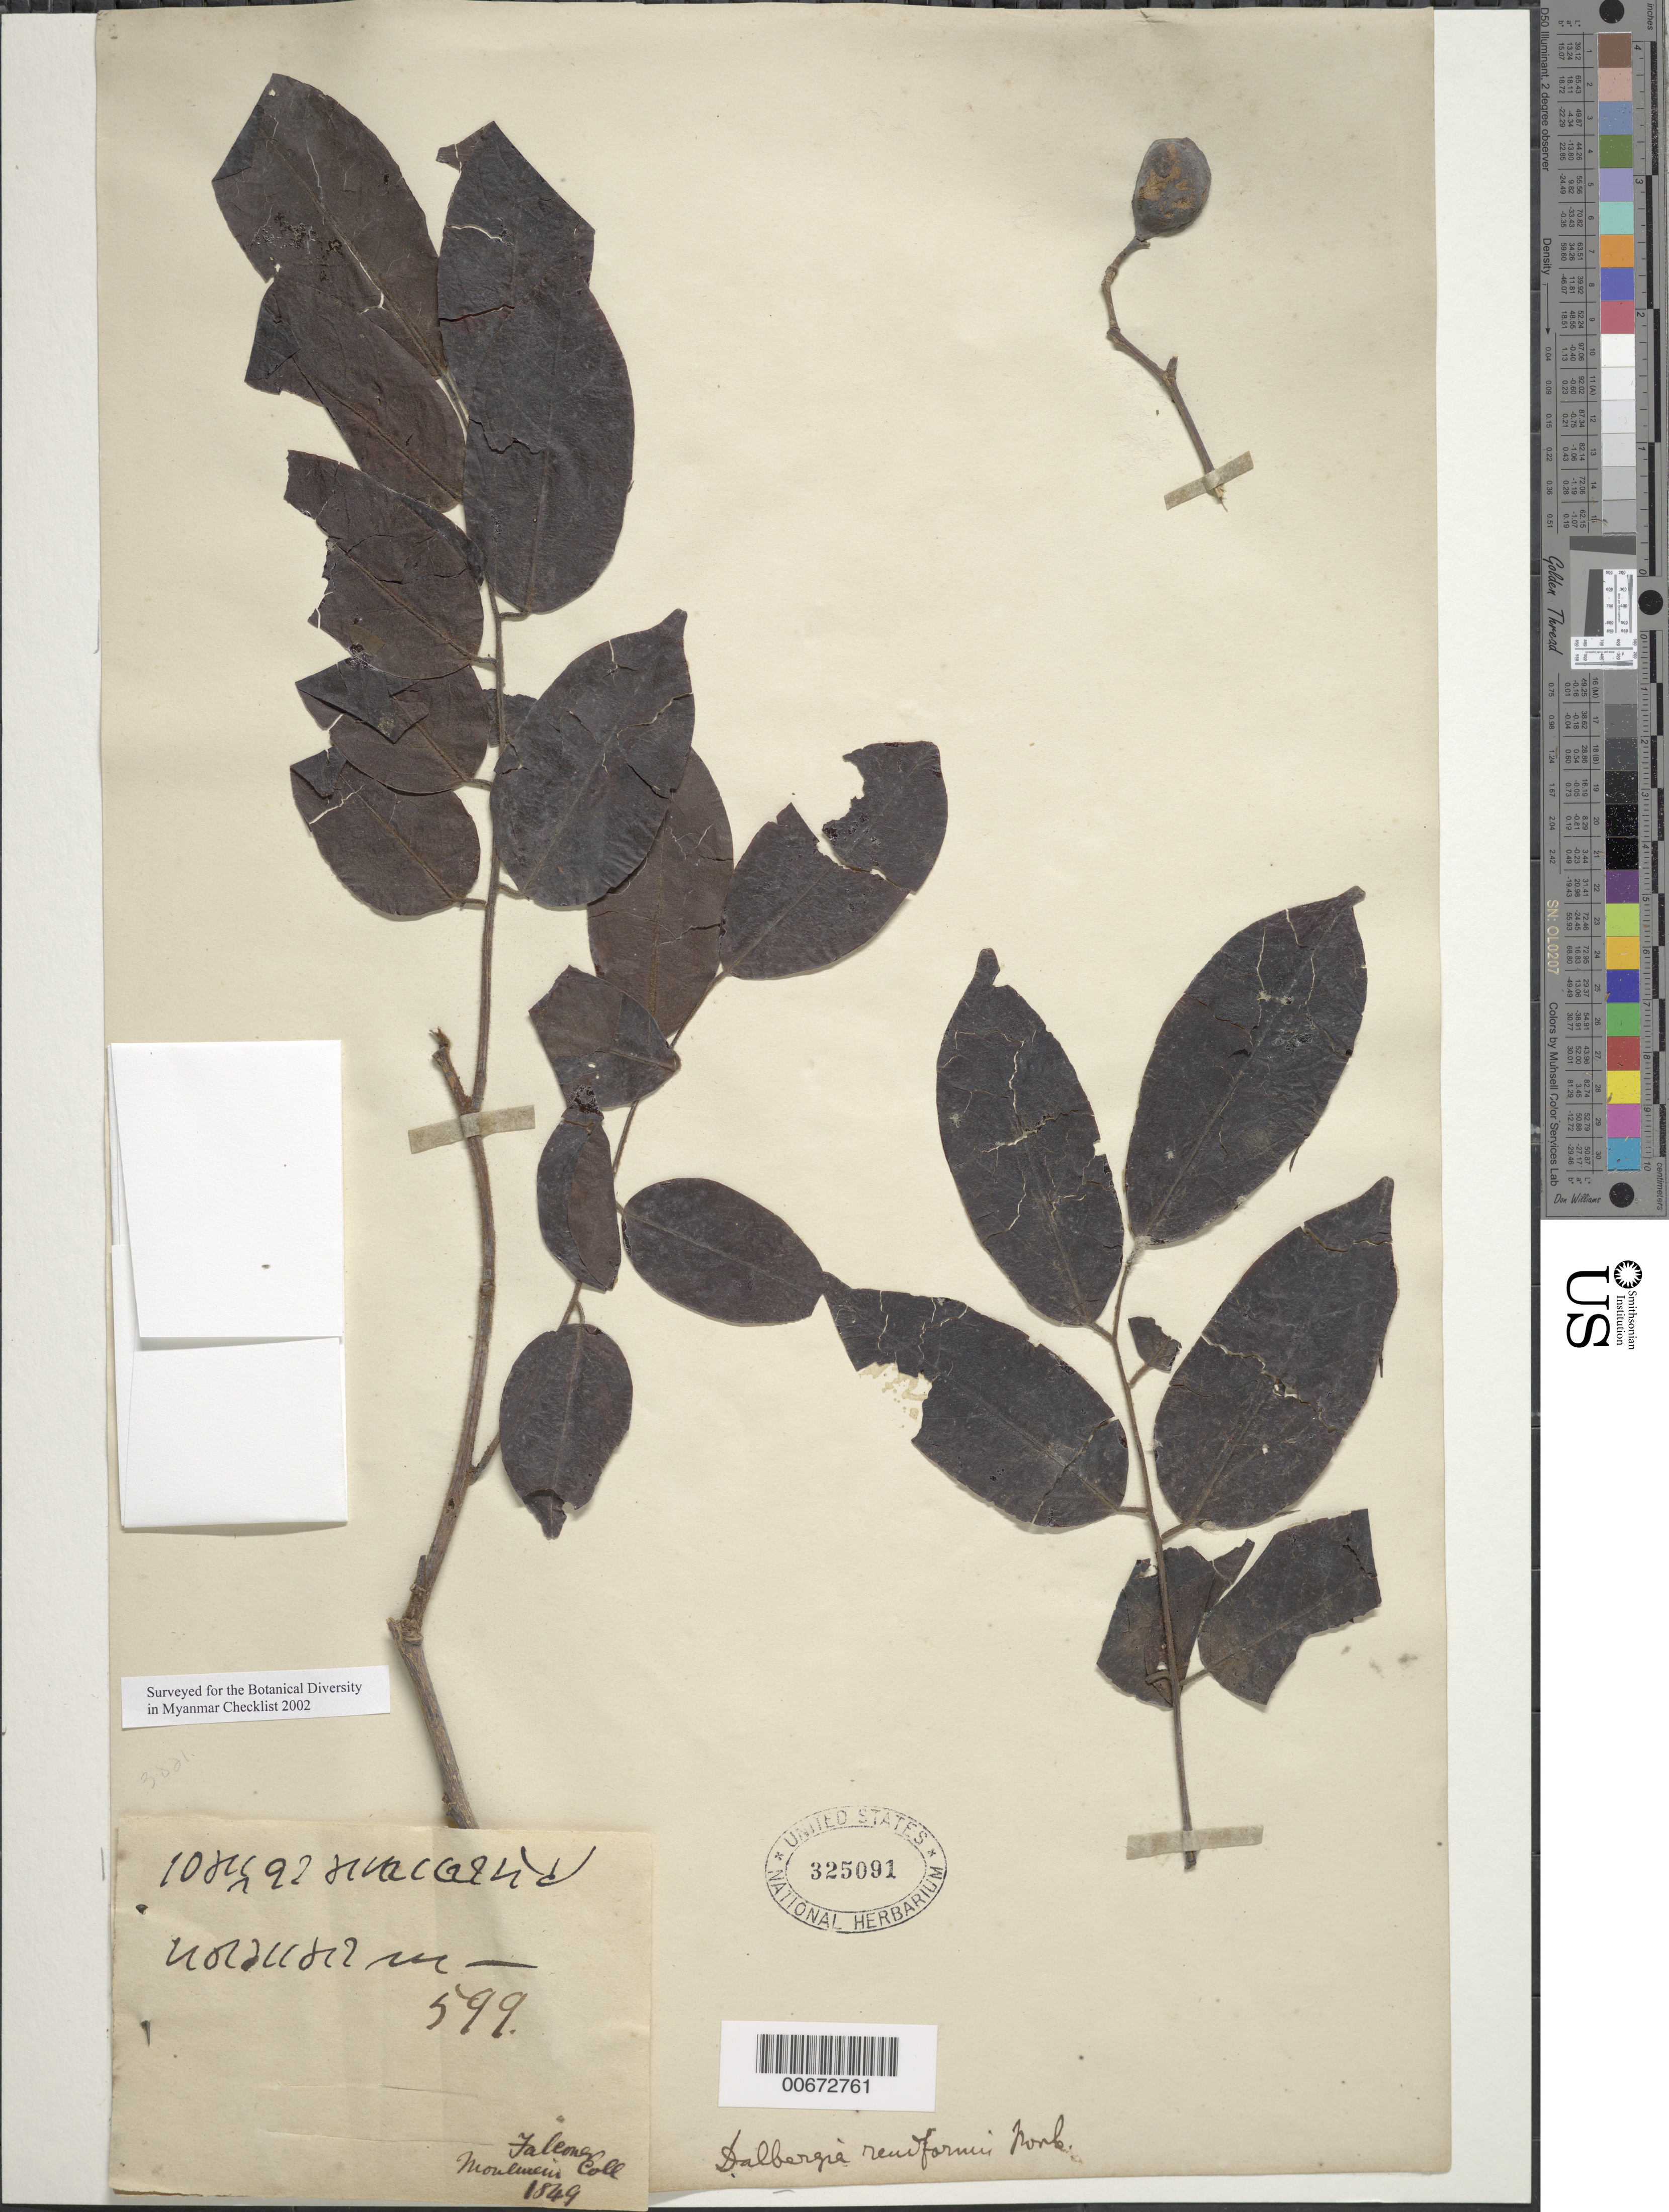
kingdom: Plantae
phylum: Tracheophyta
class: Magnoliopsida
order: Fabales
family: Fabaceae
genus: Dalbergia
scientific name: Dalbergia reniformis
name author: Roxb.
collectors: H. Falconer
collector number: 599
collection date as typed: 23 Jan 1849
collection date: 1849-01-23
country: Myanmar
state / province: Mon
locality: Moulmein.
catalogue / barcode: US 325091